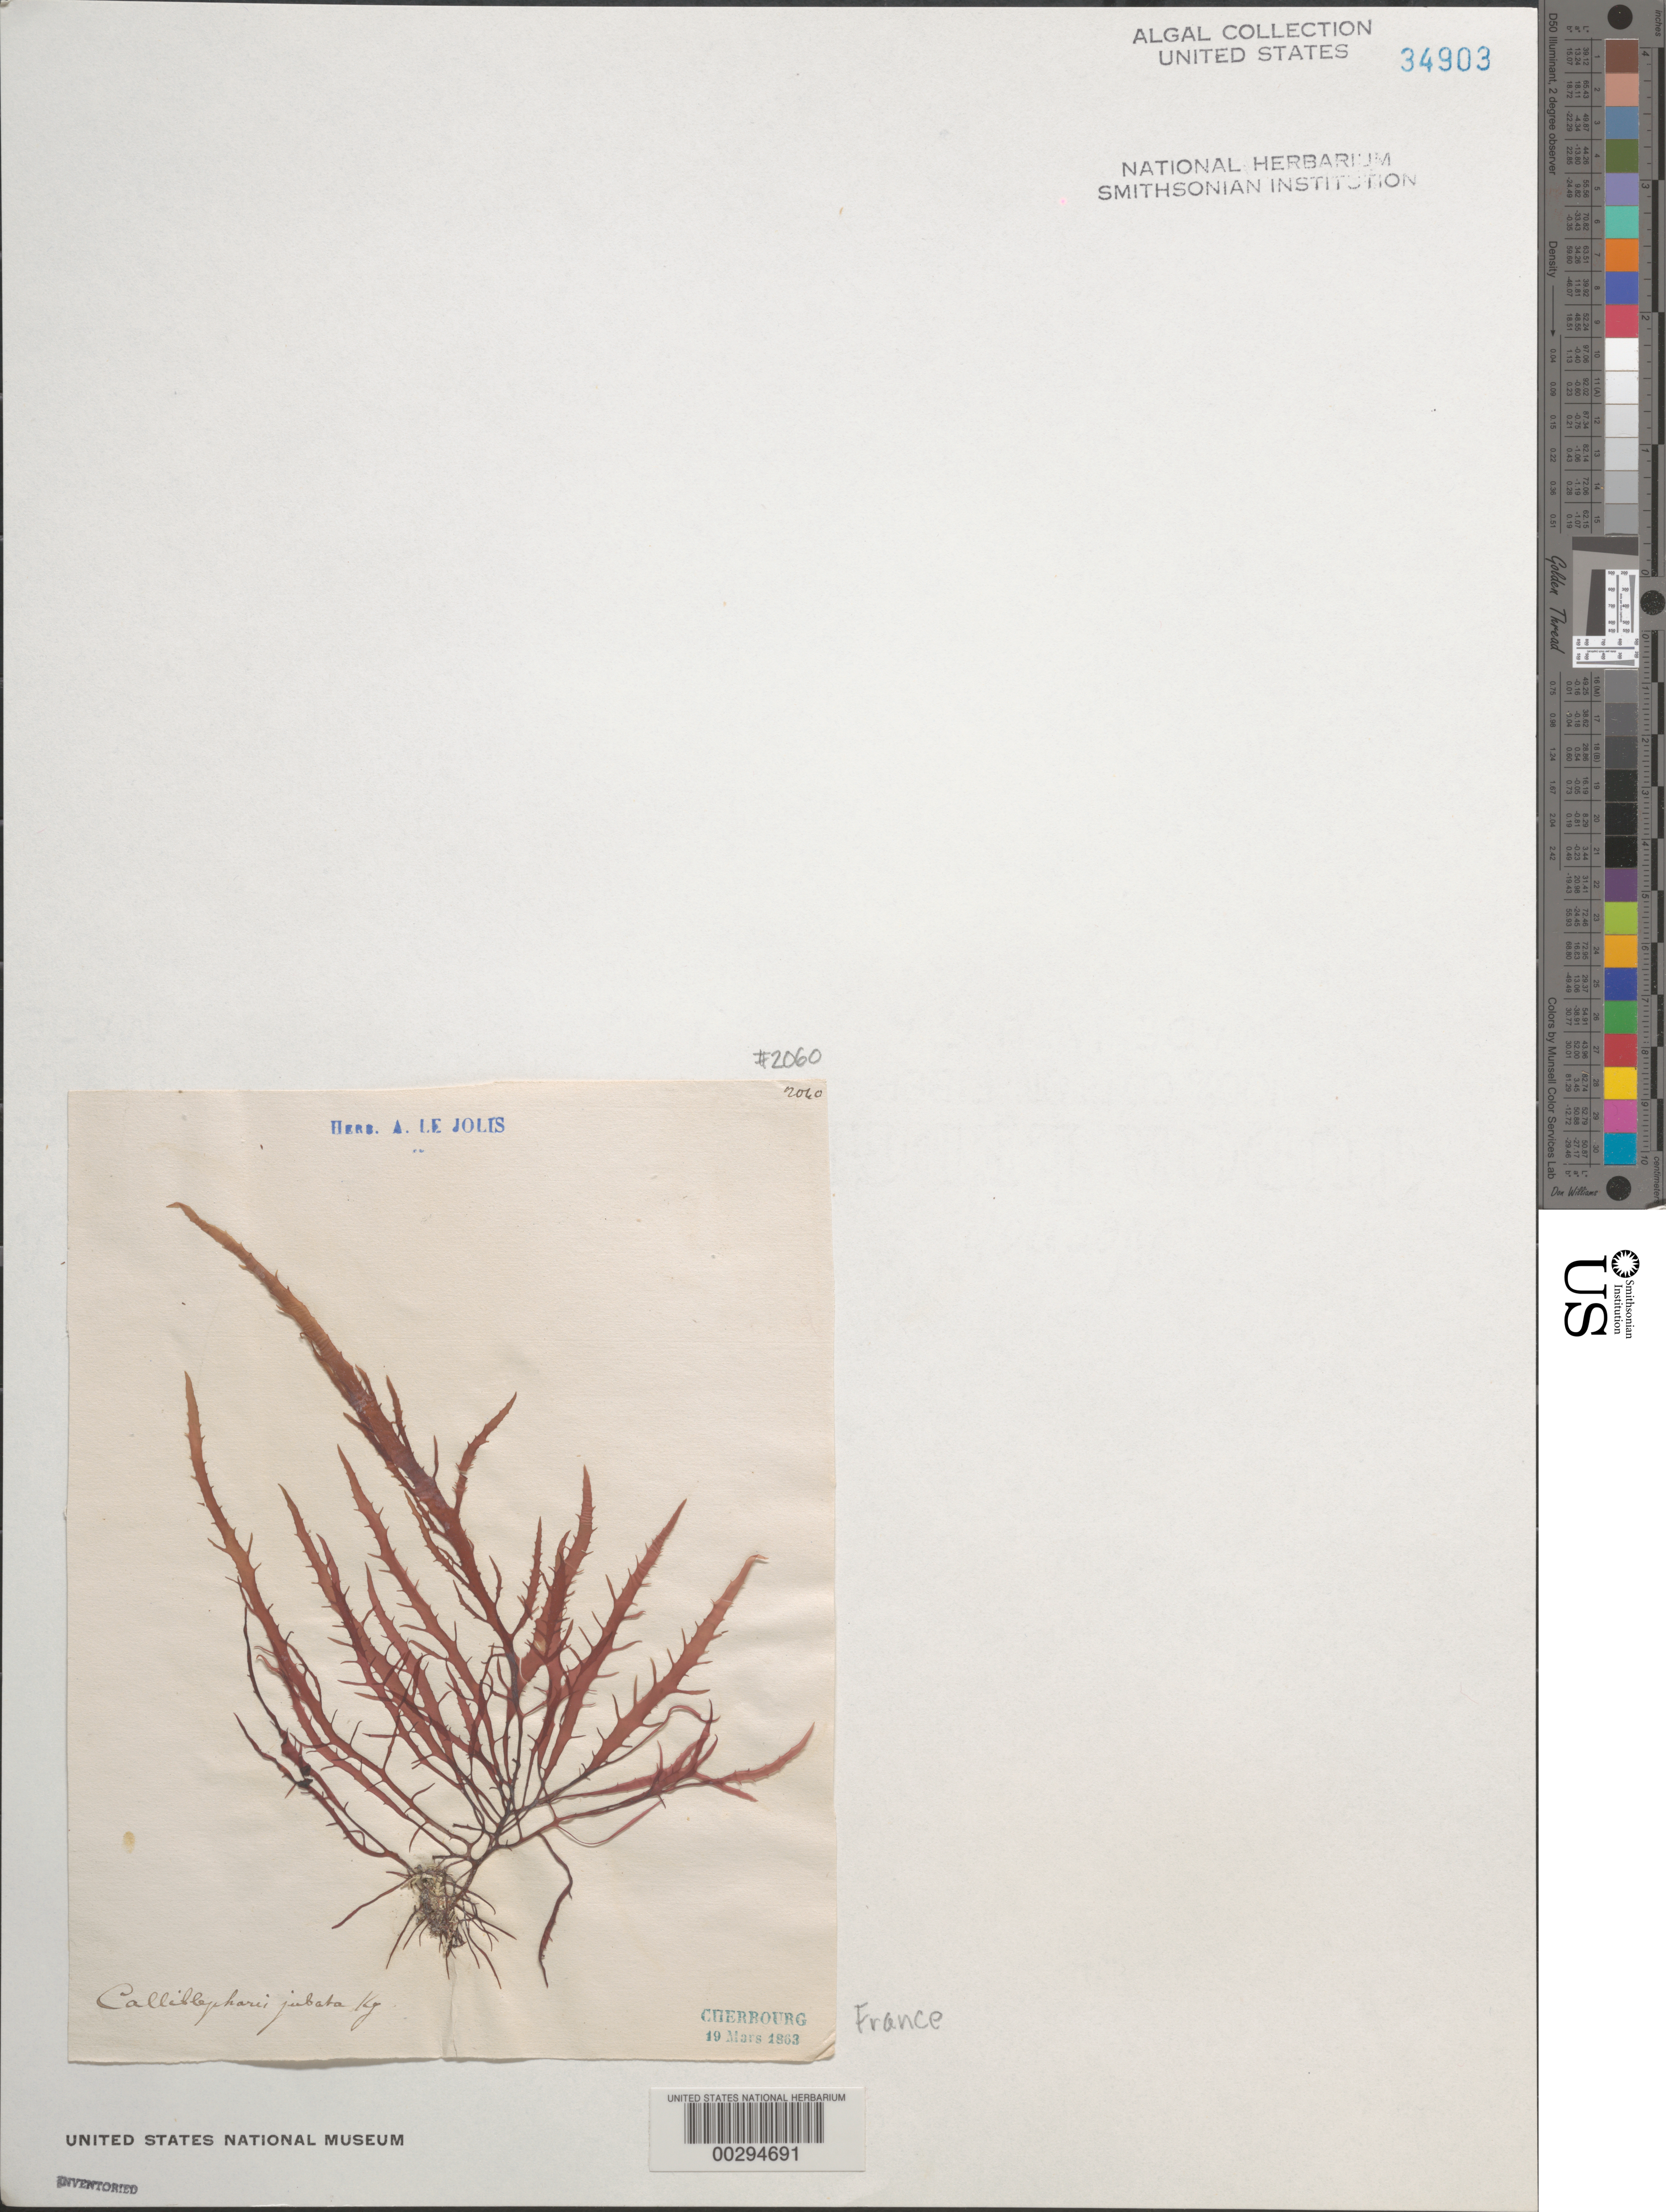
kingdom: Plantae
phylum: Rhodophyta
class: Florideophyceae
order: Gigartinales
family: Cystocloniaceae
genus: Calliblepharis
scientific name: Calliblepharis jubata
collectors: Le Jolis, A. F. (herbarium)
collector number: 2060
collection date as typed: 19 Mar 1863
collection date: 1863-03-19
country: France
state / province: Normandie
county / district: Manche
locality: Cherbourg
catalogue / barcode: US 34903